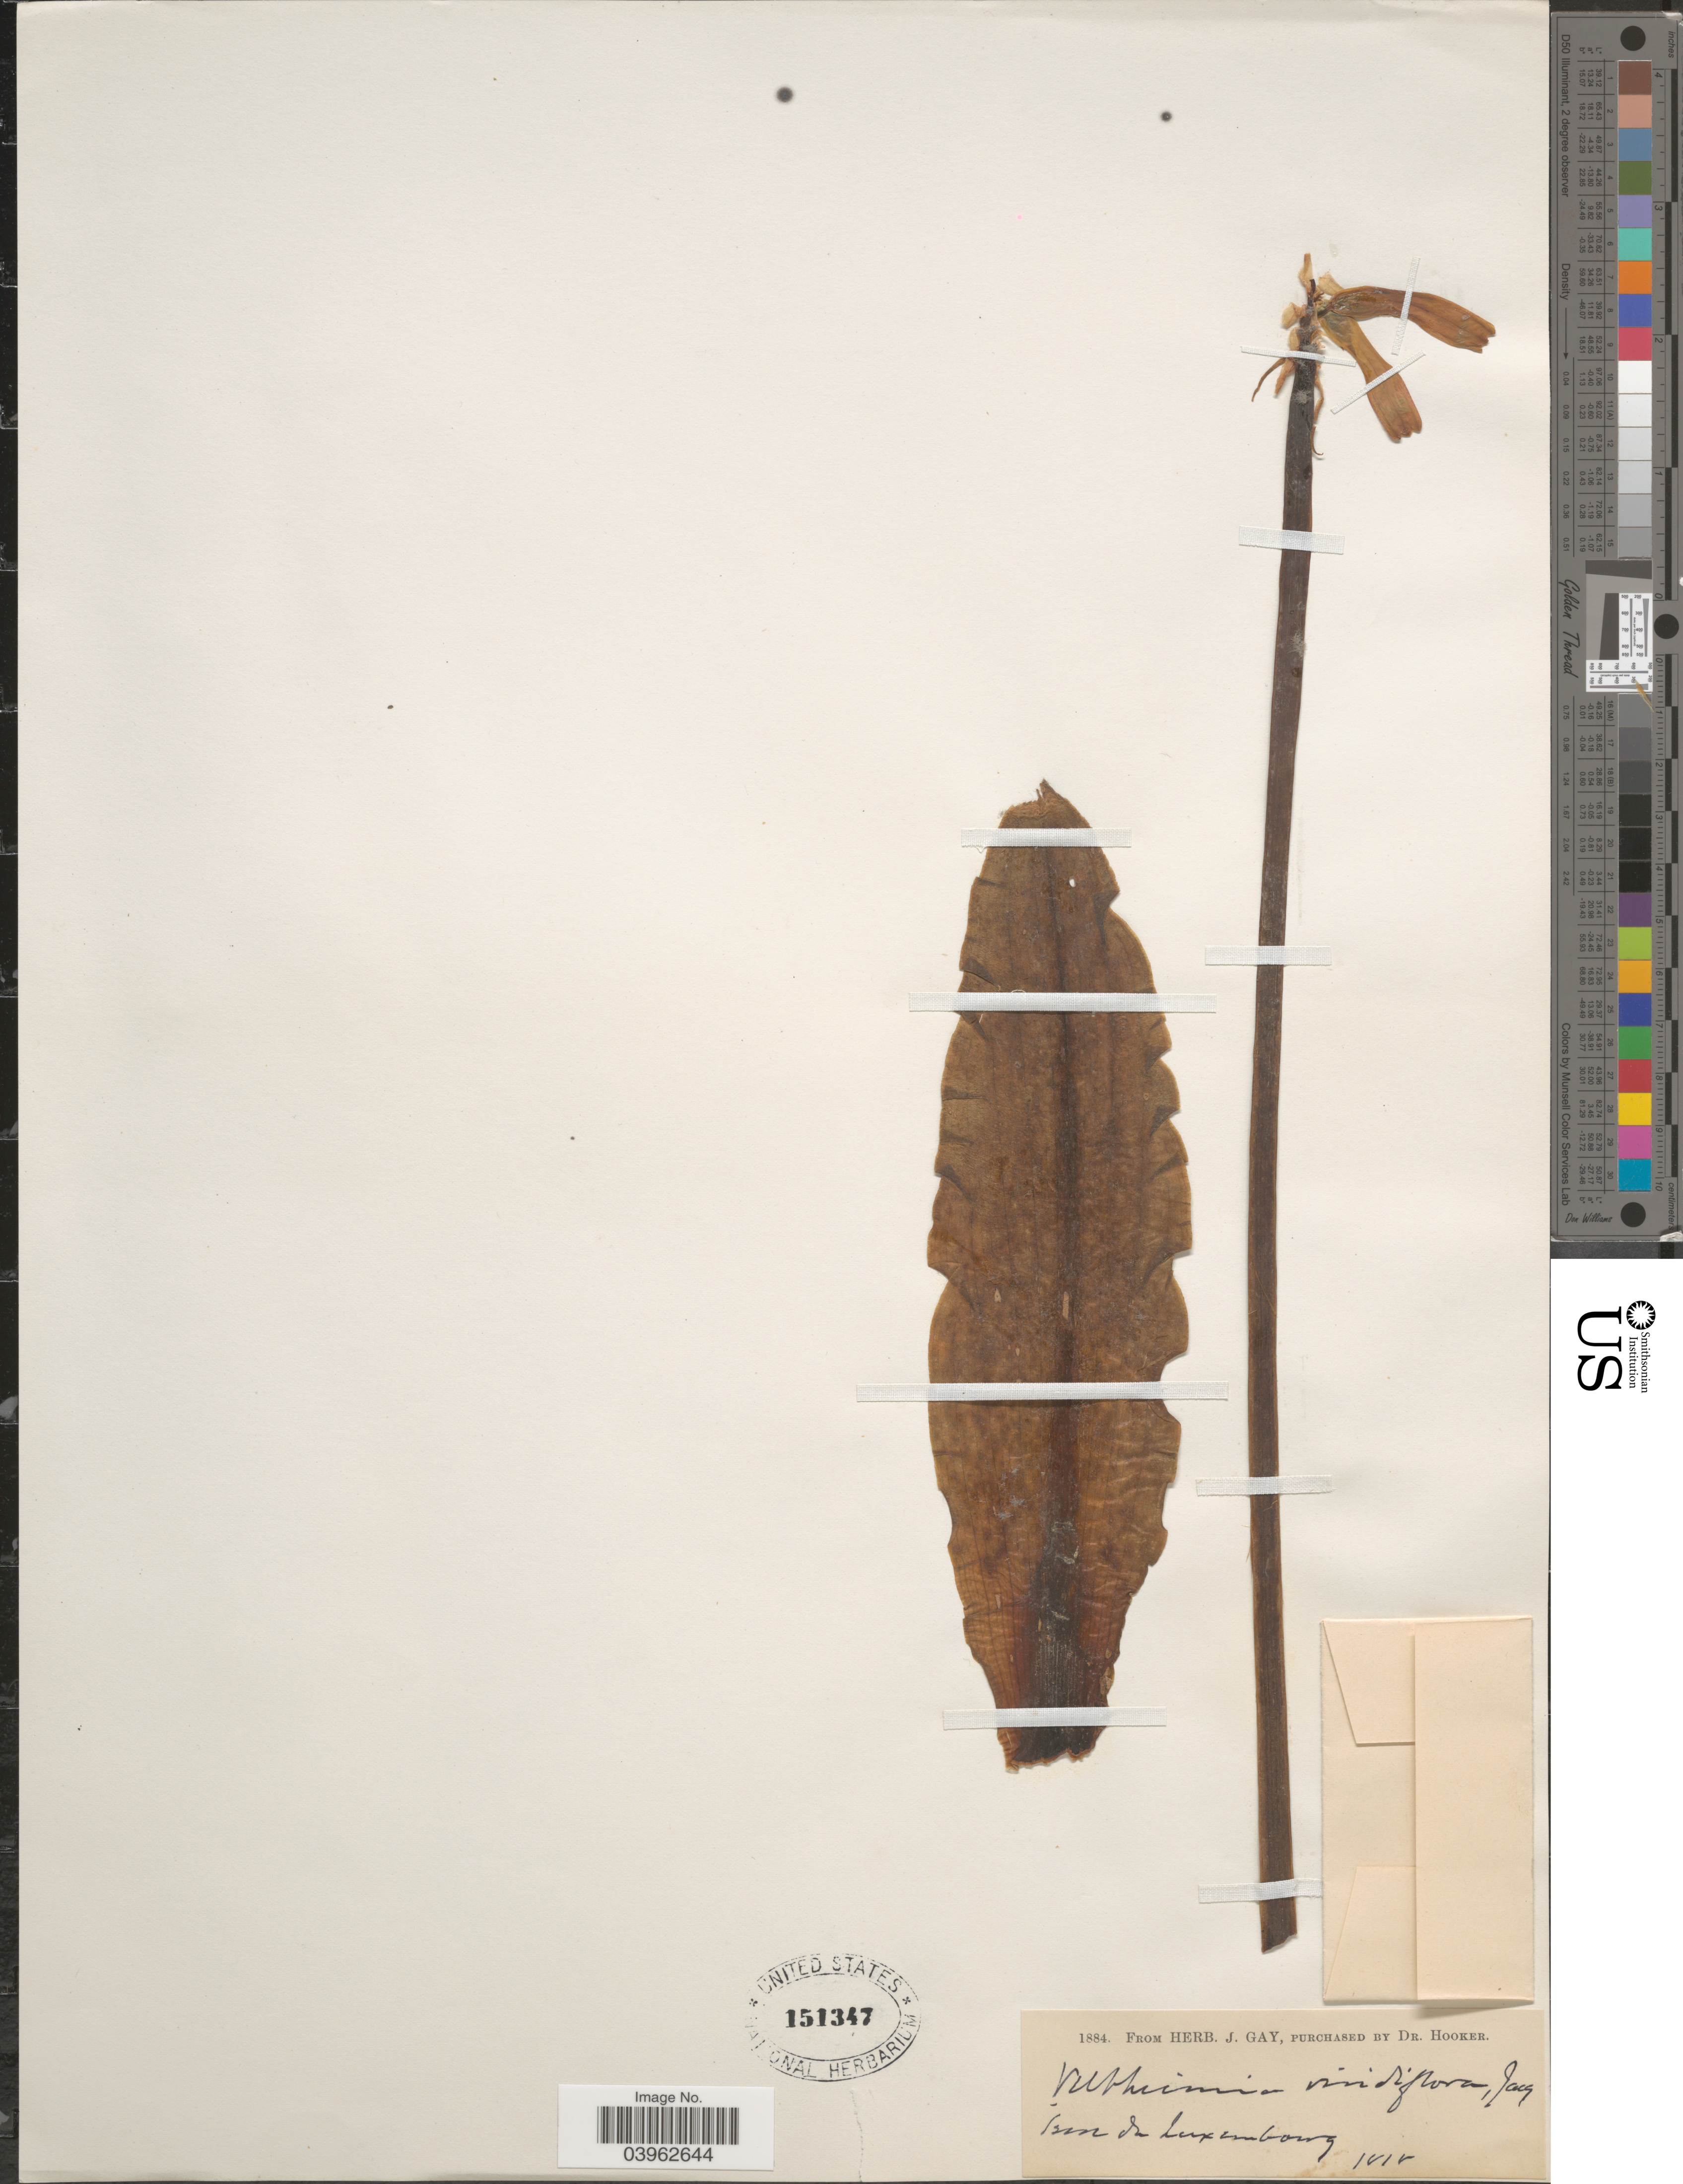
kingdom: Plantae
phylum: Tracheophyta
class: Liliopsida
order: Asparagales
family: Asparagaceae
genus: Veltheimia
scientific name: Veltheimia viridiflora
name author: Jacq.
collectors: ex herb. J. Gay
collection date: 1818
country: Luxembourg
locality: In Luxemburg.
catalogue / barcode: US 151347